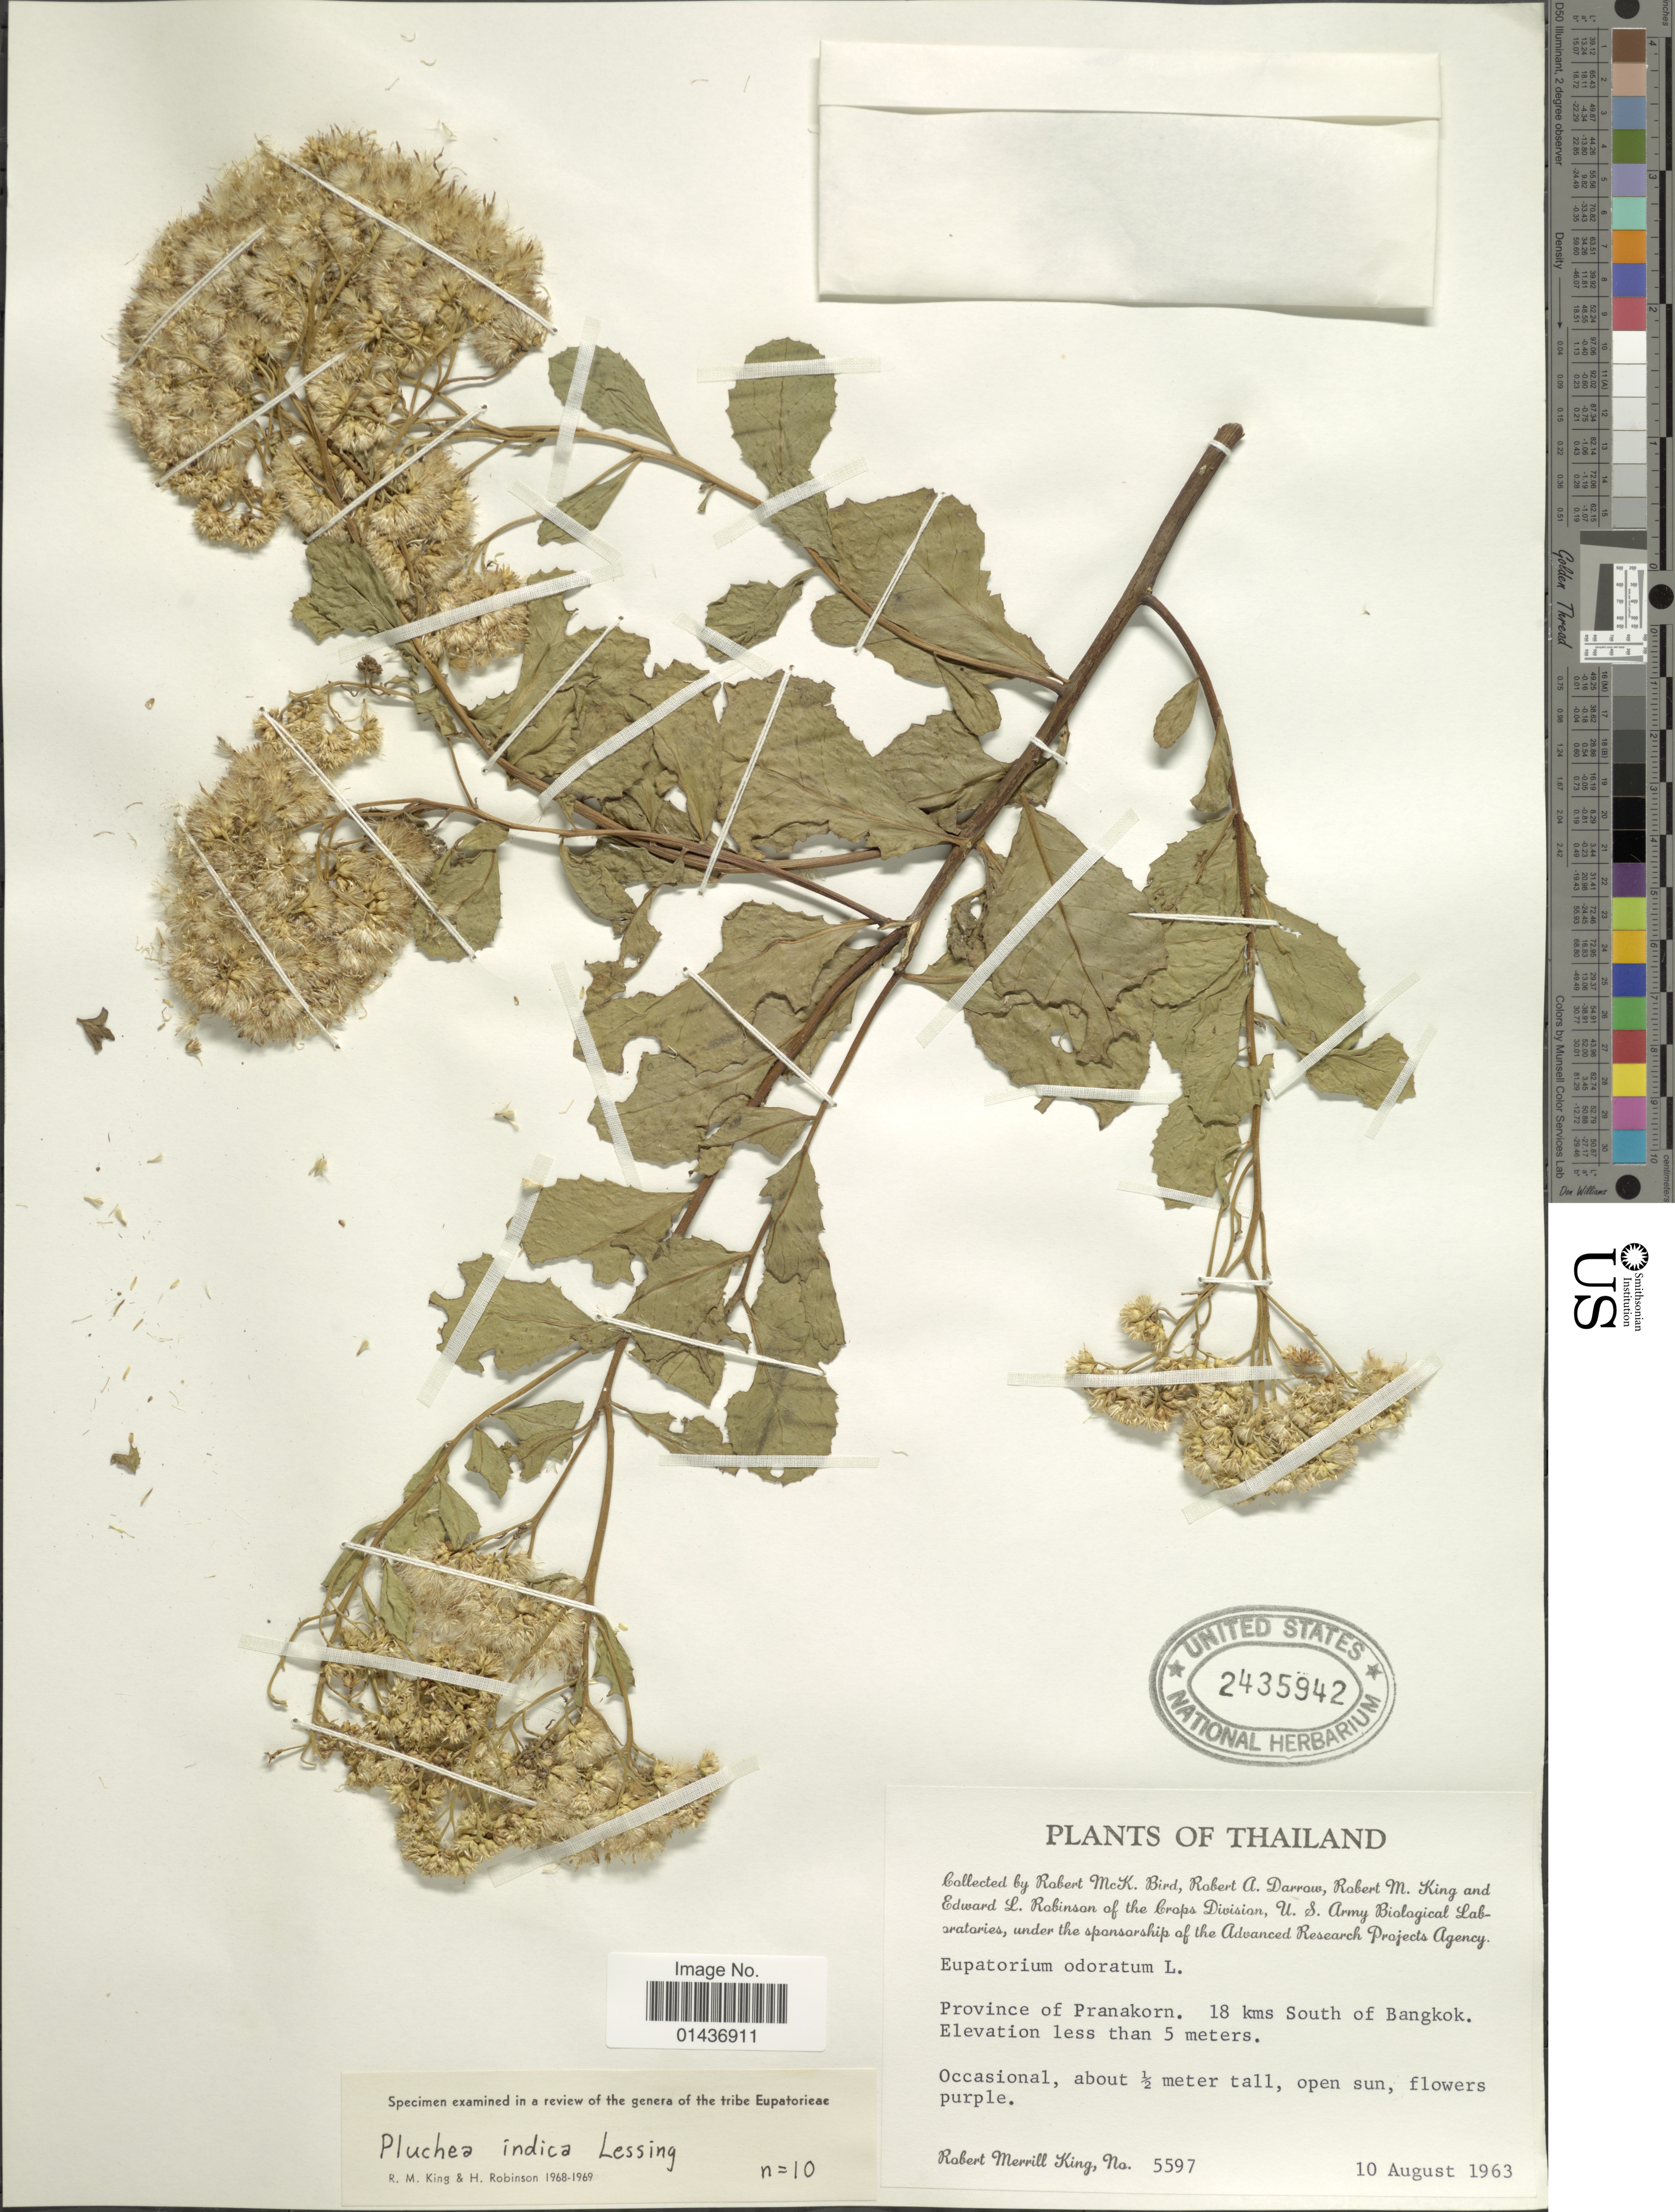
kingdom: Plantae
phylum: Tracheophyta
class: Magnoliopsida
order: Asterales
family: Asteraceae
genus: Pluchea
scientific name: Pluchea indica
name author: (L.) Less.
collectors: R. M. Bird, R. A. Darrow, R. M. King & E. L. Robinson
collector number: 5597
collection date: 1963-08-10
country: Thailand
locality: Province of Pranapkorn, 18 kms South of Bangkok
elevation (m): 5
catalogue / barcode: US 2435942